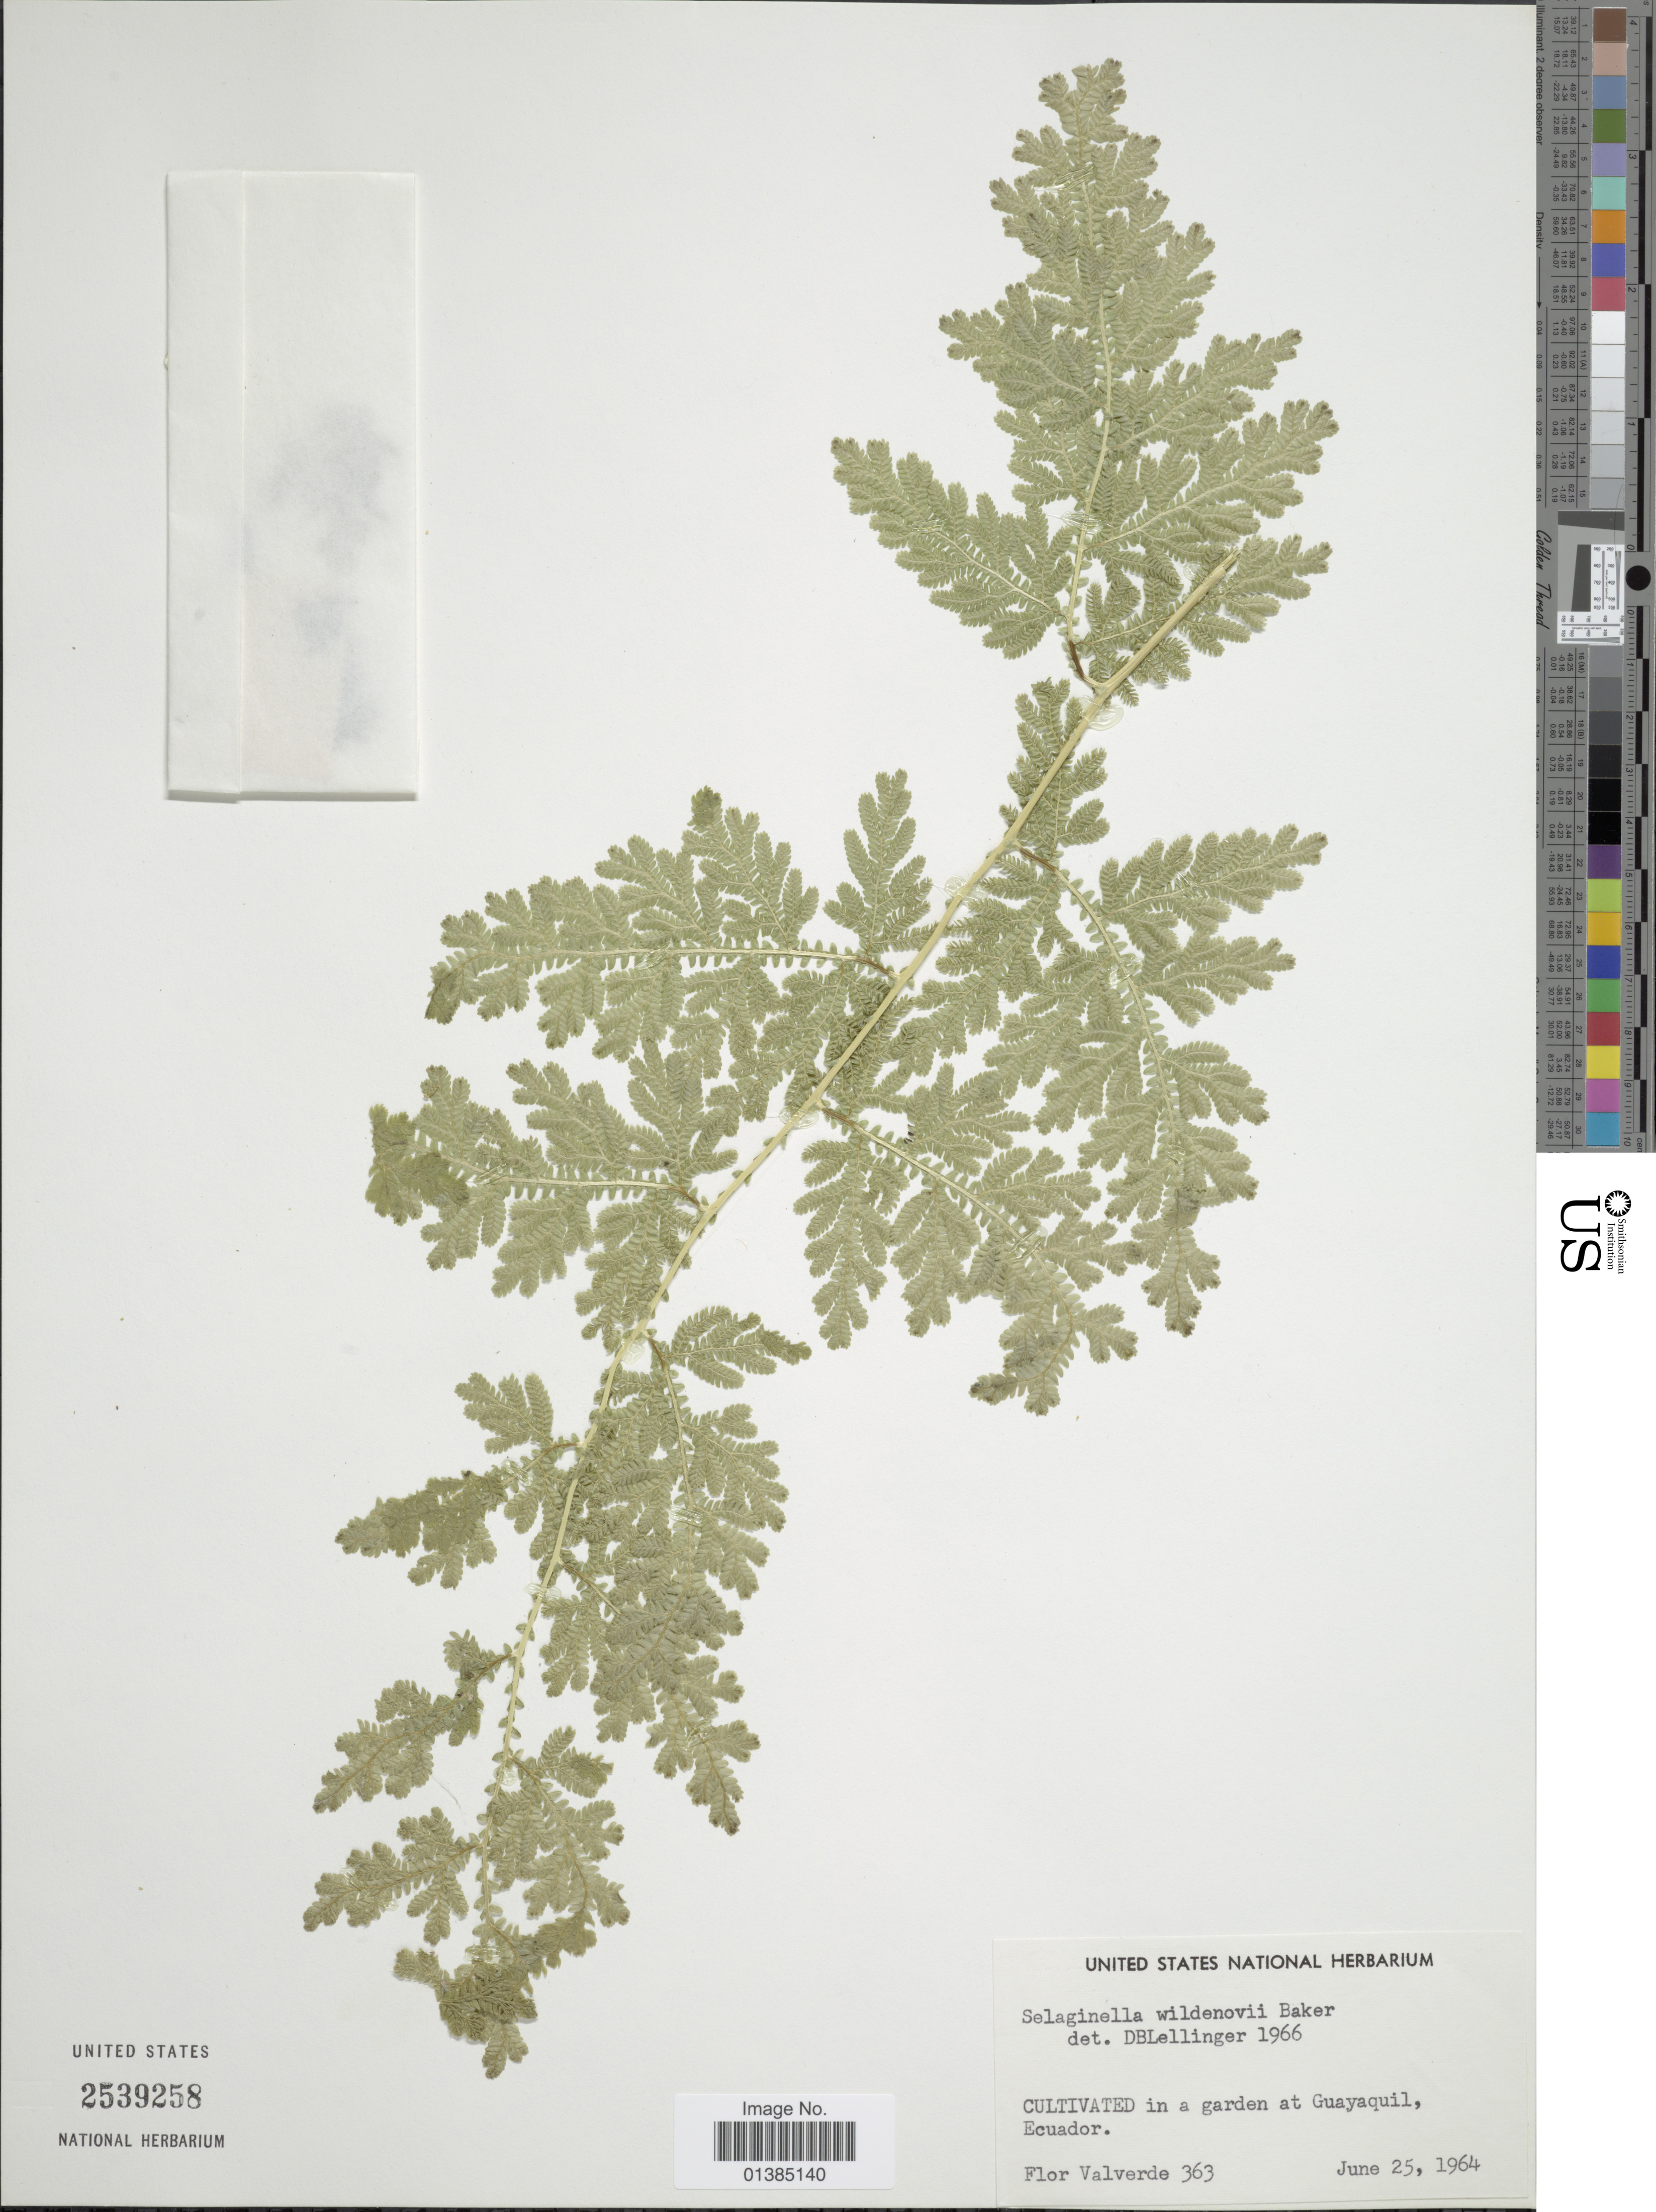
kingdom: Plantae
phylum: Tracheophyta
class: Lycopodiopsida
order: Selaginellales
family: Selaginellaceae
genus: Selaginella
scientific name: Selaginella willdenowii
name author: (Desv. ex Poir.) Baker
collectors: F. M. Valverde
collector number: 363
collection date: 1964-06-25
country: Ecuador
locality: Cultivated in a garden at Guayaquil.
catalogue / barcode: US 2539258